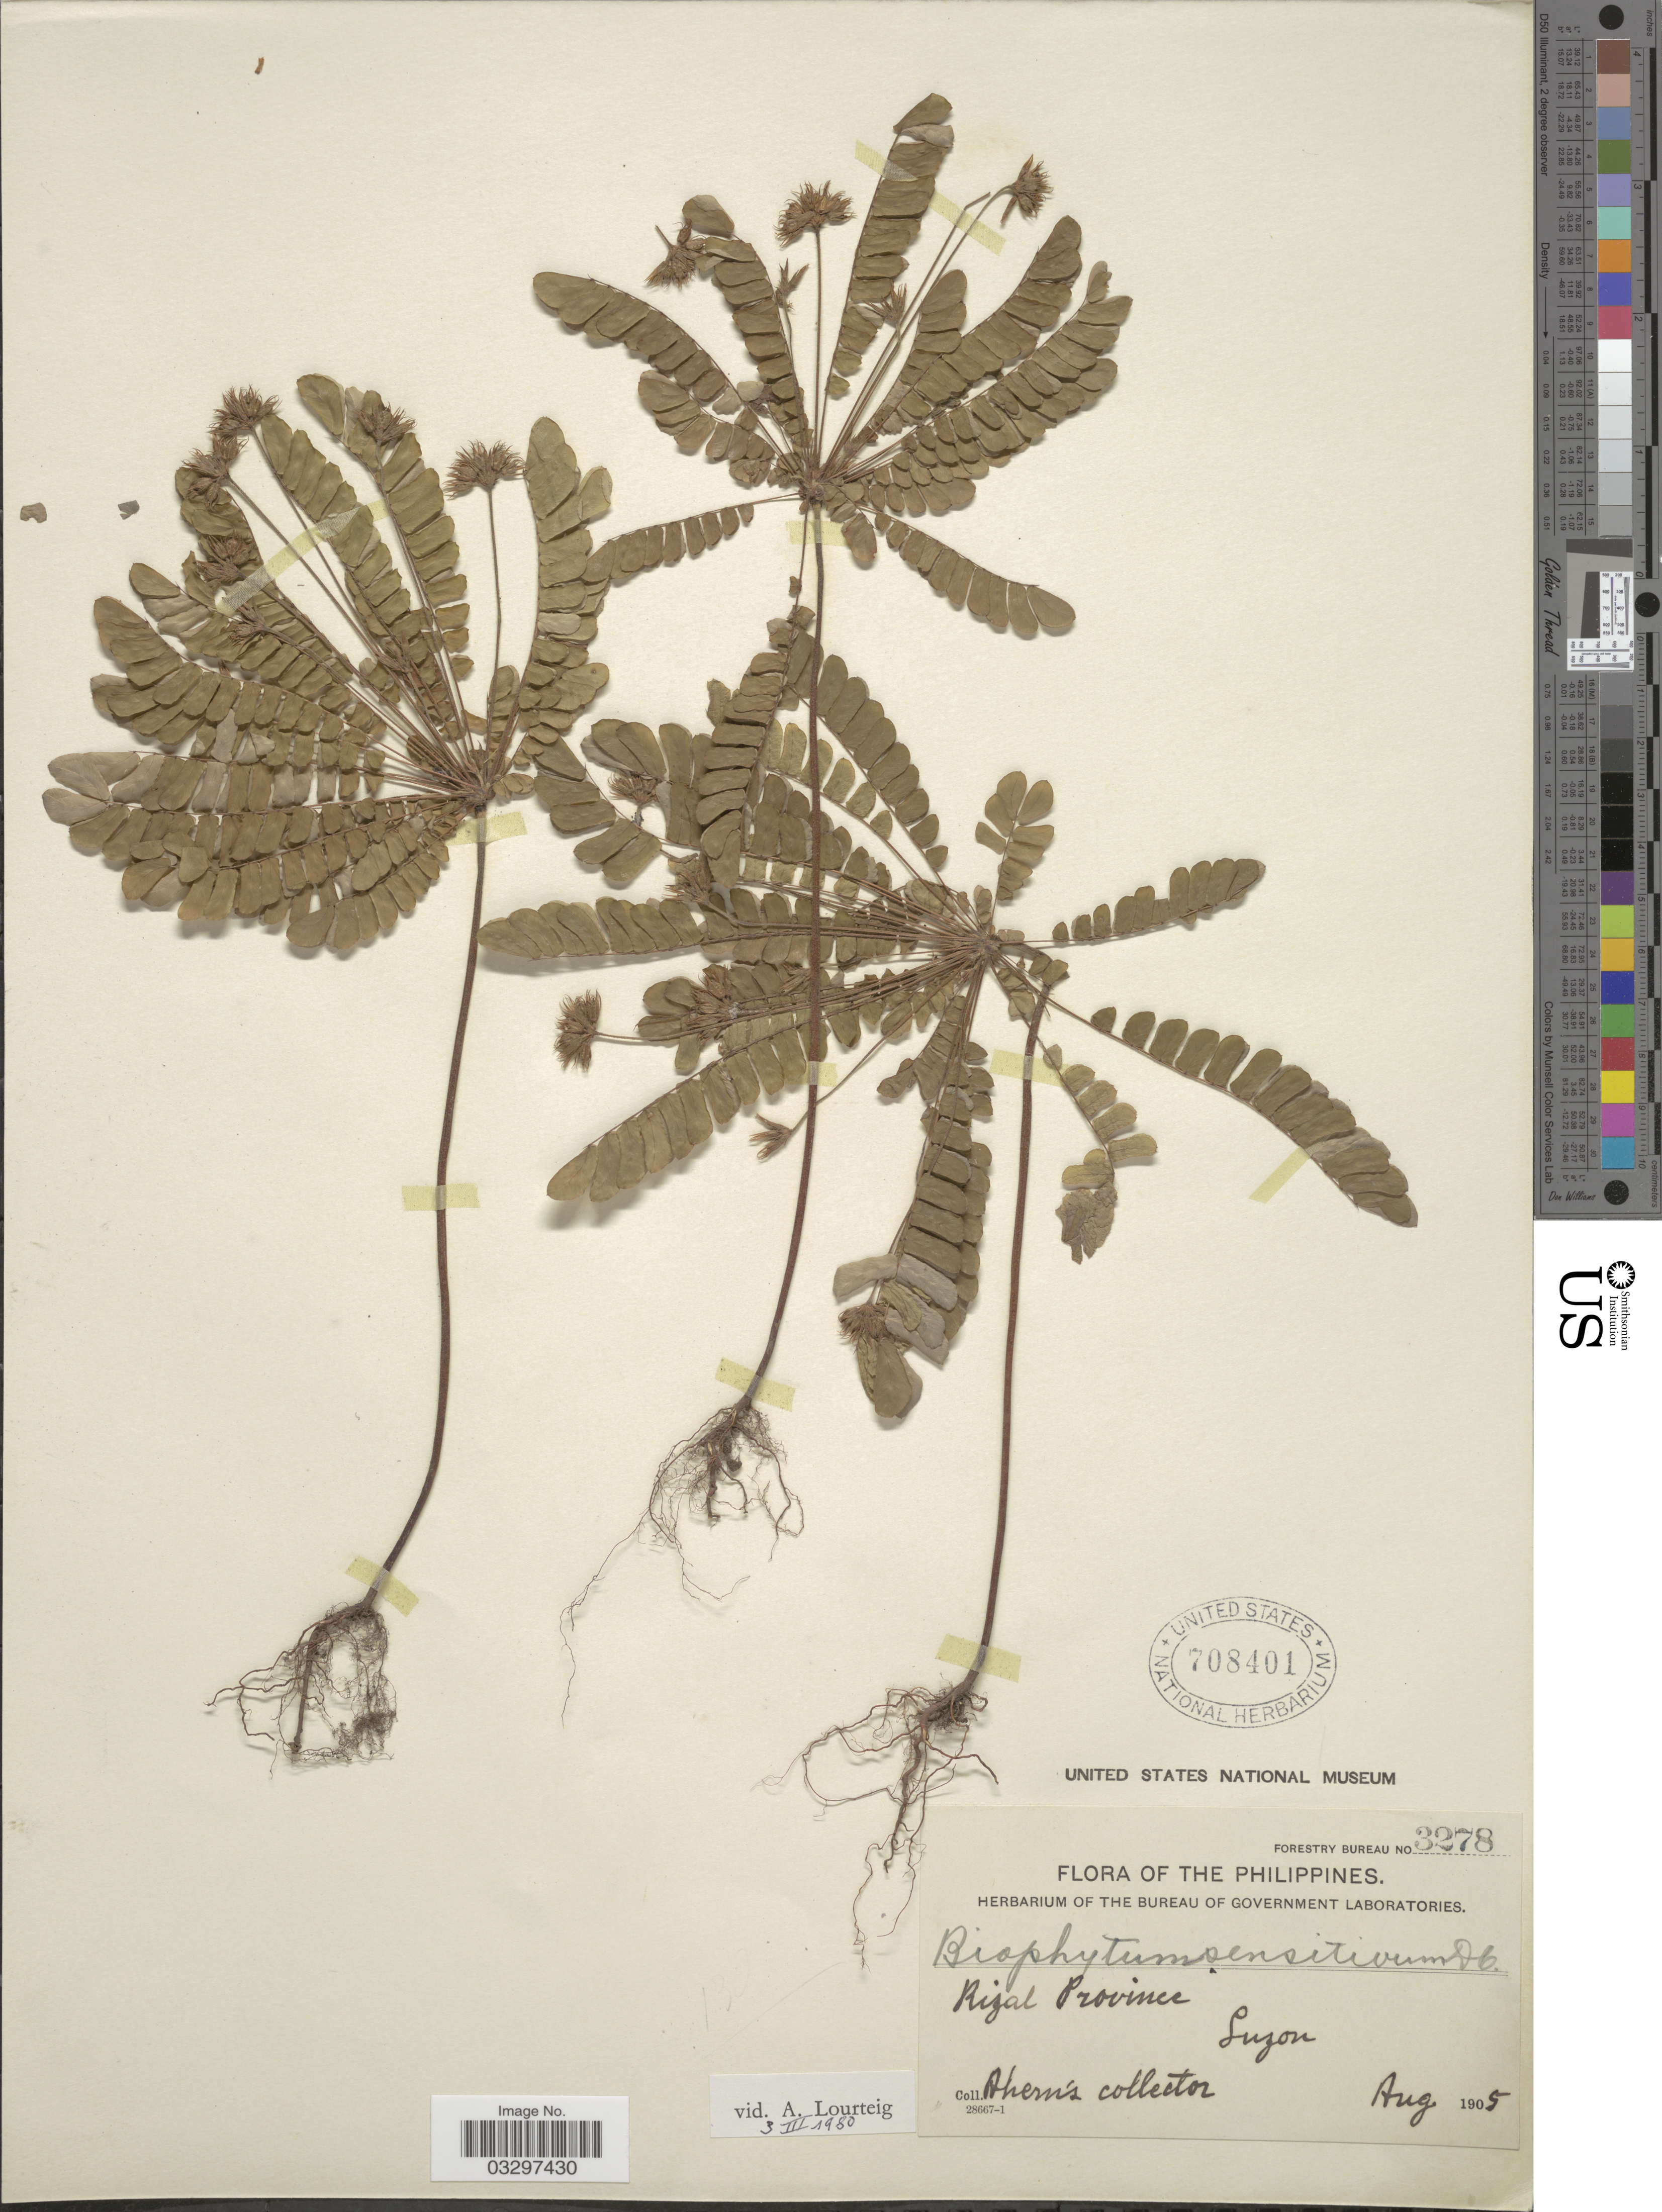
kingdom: Plantae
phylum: Tracheophyta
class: Magnoliopsida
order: Oxalidales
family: Oxalidaceae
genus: Biophytum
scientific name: Biophytum sensitivum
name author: (L.) DC.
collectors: Ahern's collector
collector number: Forestry Bureau 3278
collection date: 1905-08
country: Philippines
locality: Rizal Province, Luzon.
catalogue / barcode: US 708401